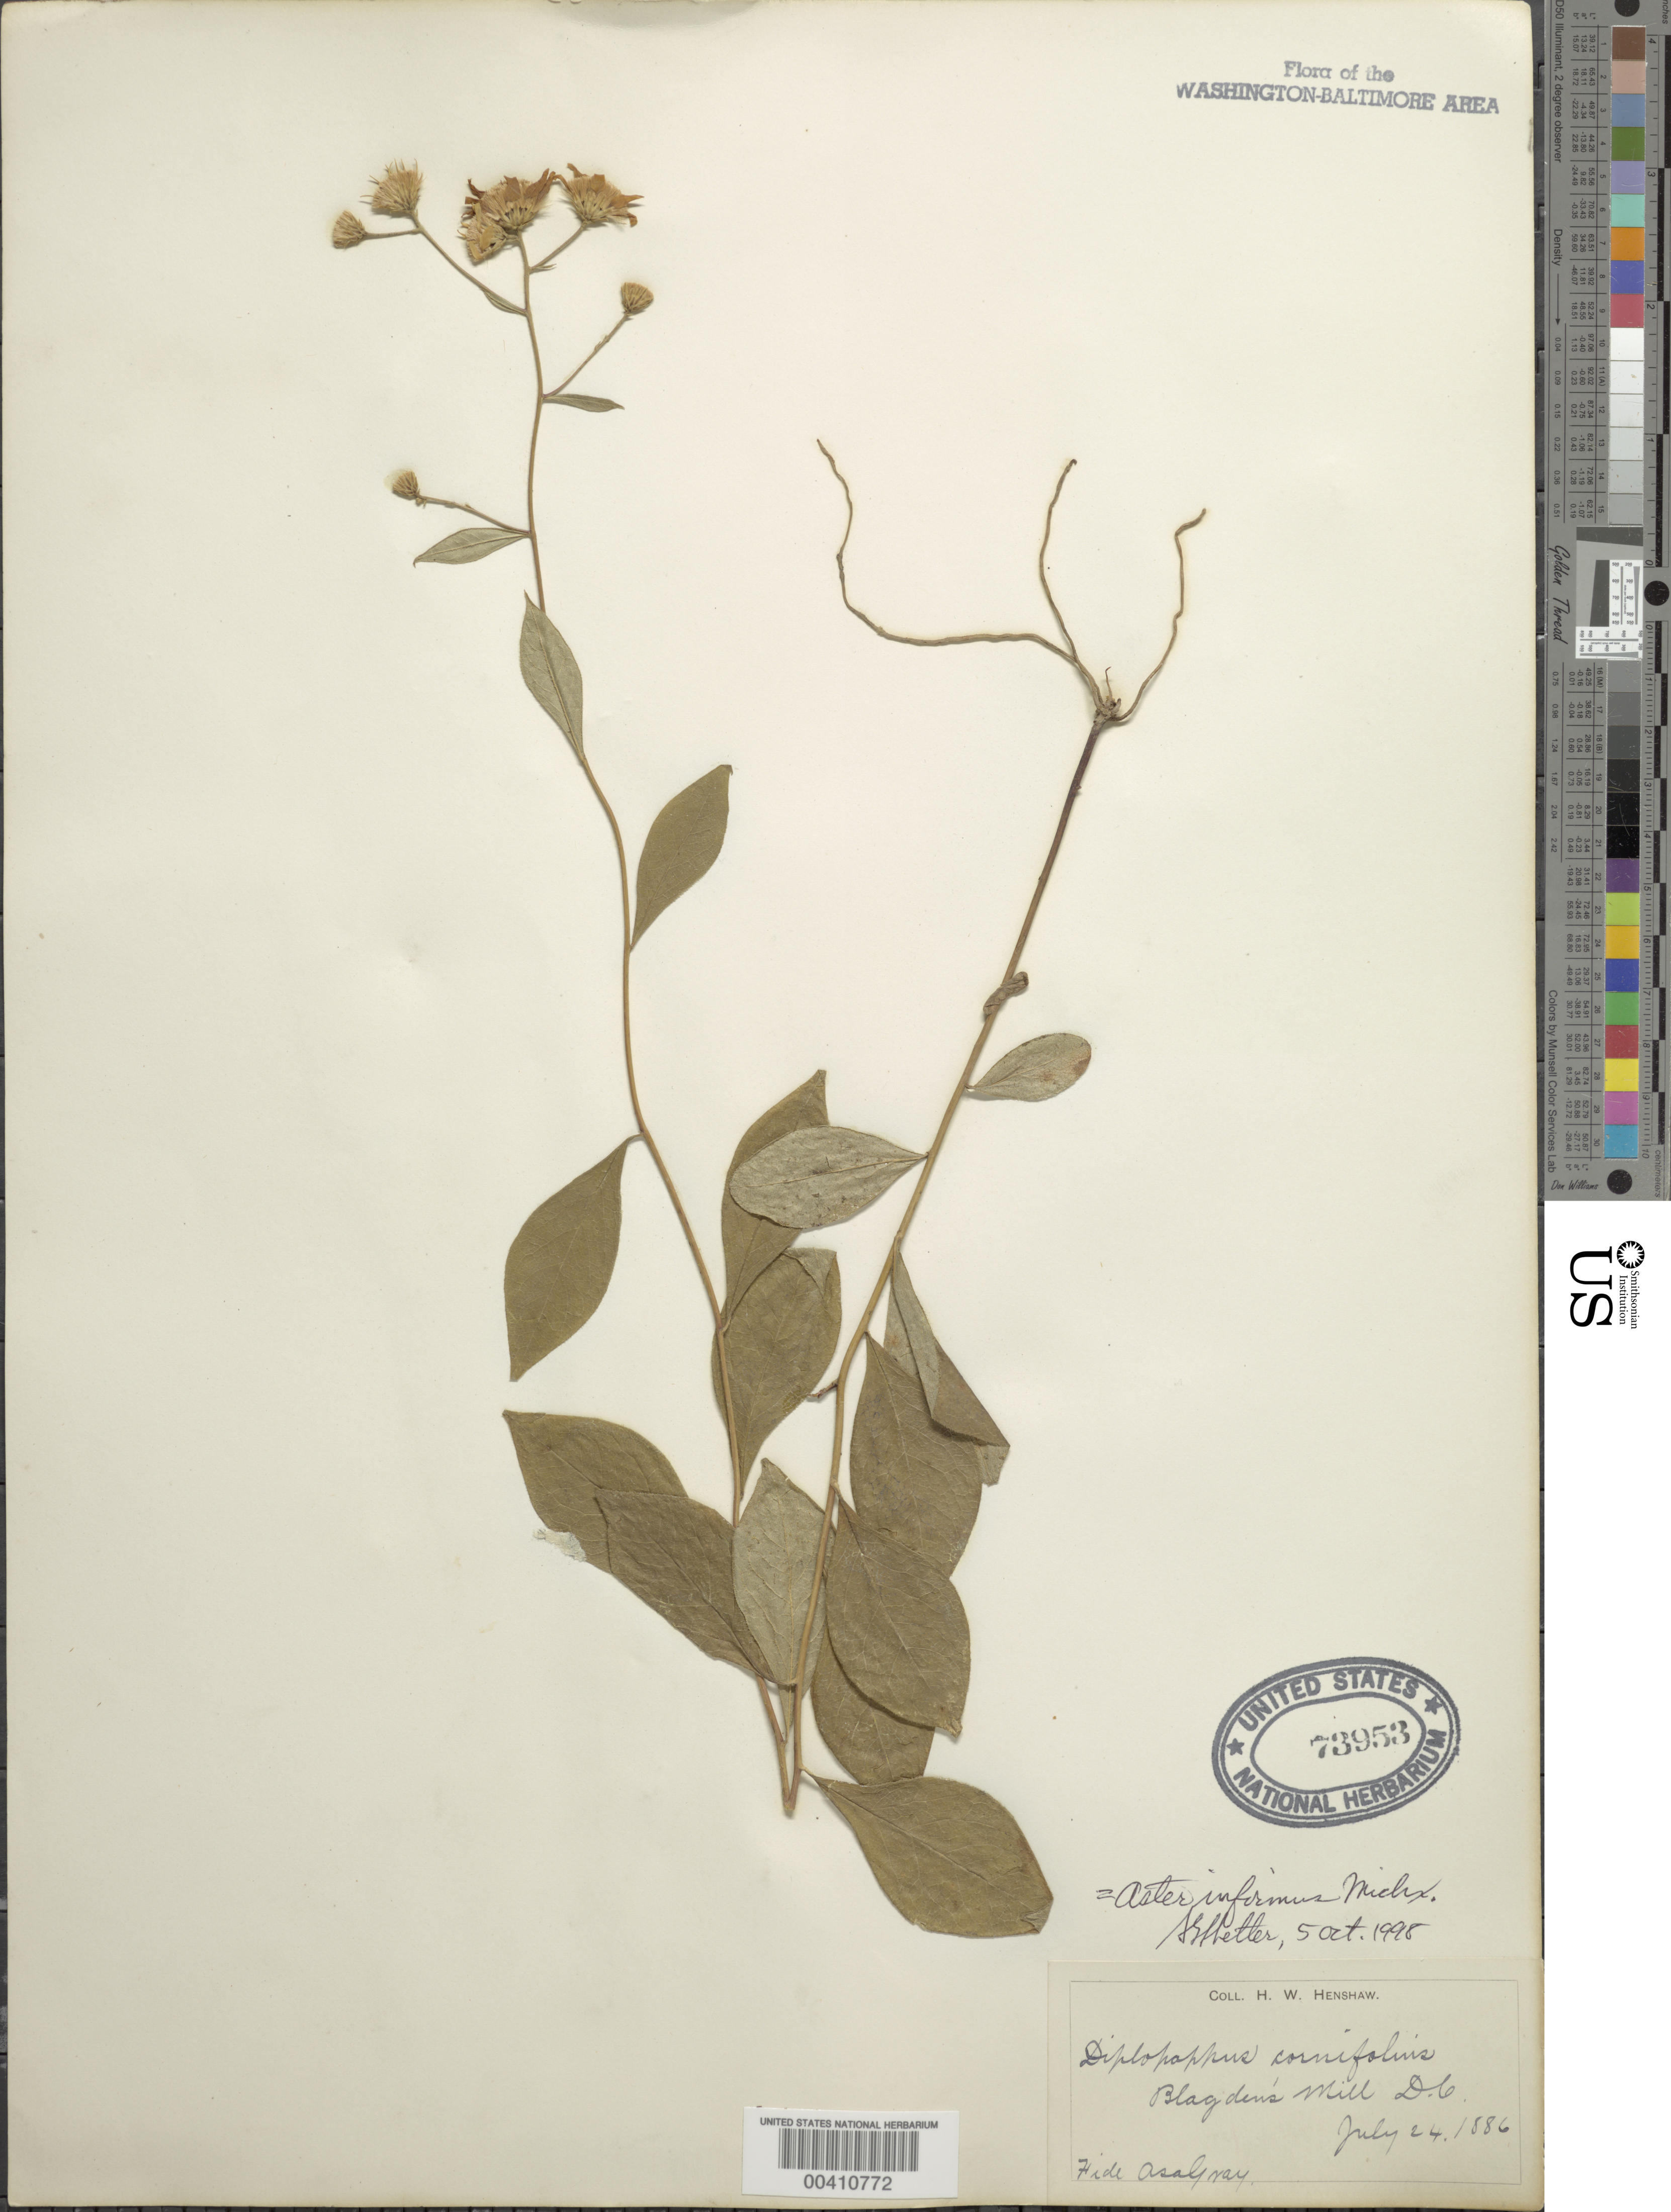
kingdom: Plantae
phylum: Tracheophyta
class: Magnoliopsida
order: Asterales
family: Asteraceae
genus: Doellingeria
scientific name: Doellingeria infirma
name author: (Michx.) Greene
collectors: H. Henshaw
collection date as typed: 24 Jul 1886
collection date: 1886-07-24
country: United States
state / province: District of Columbia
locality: Blagden's Mill Rock Creek Park & vicinity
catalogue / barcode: US 73953